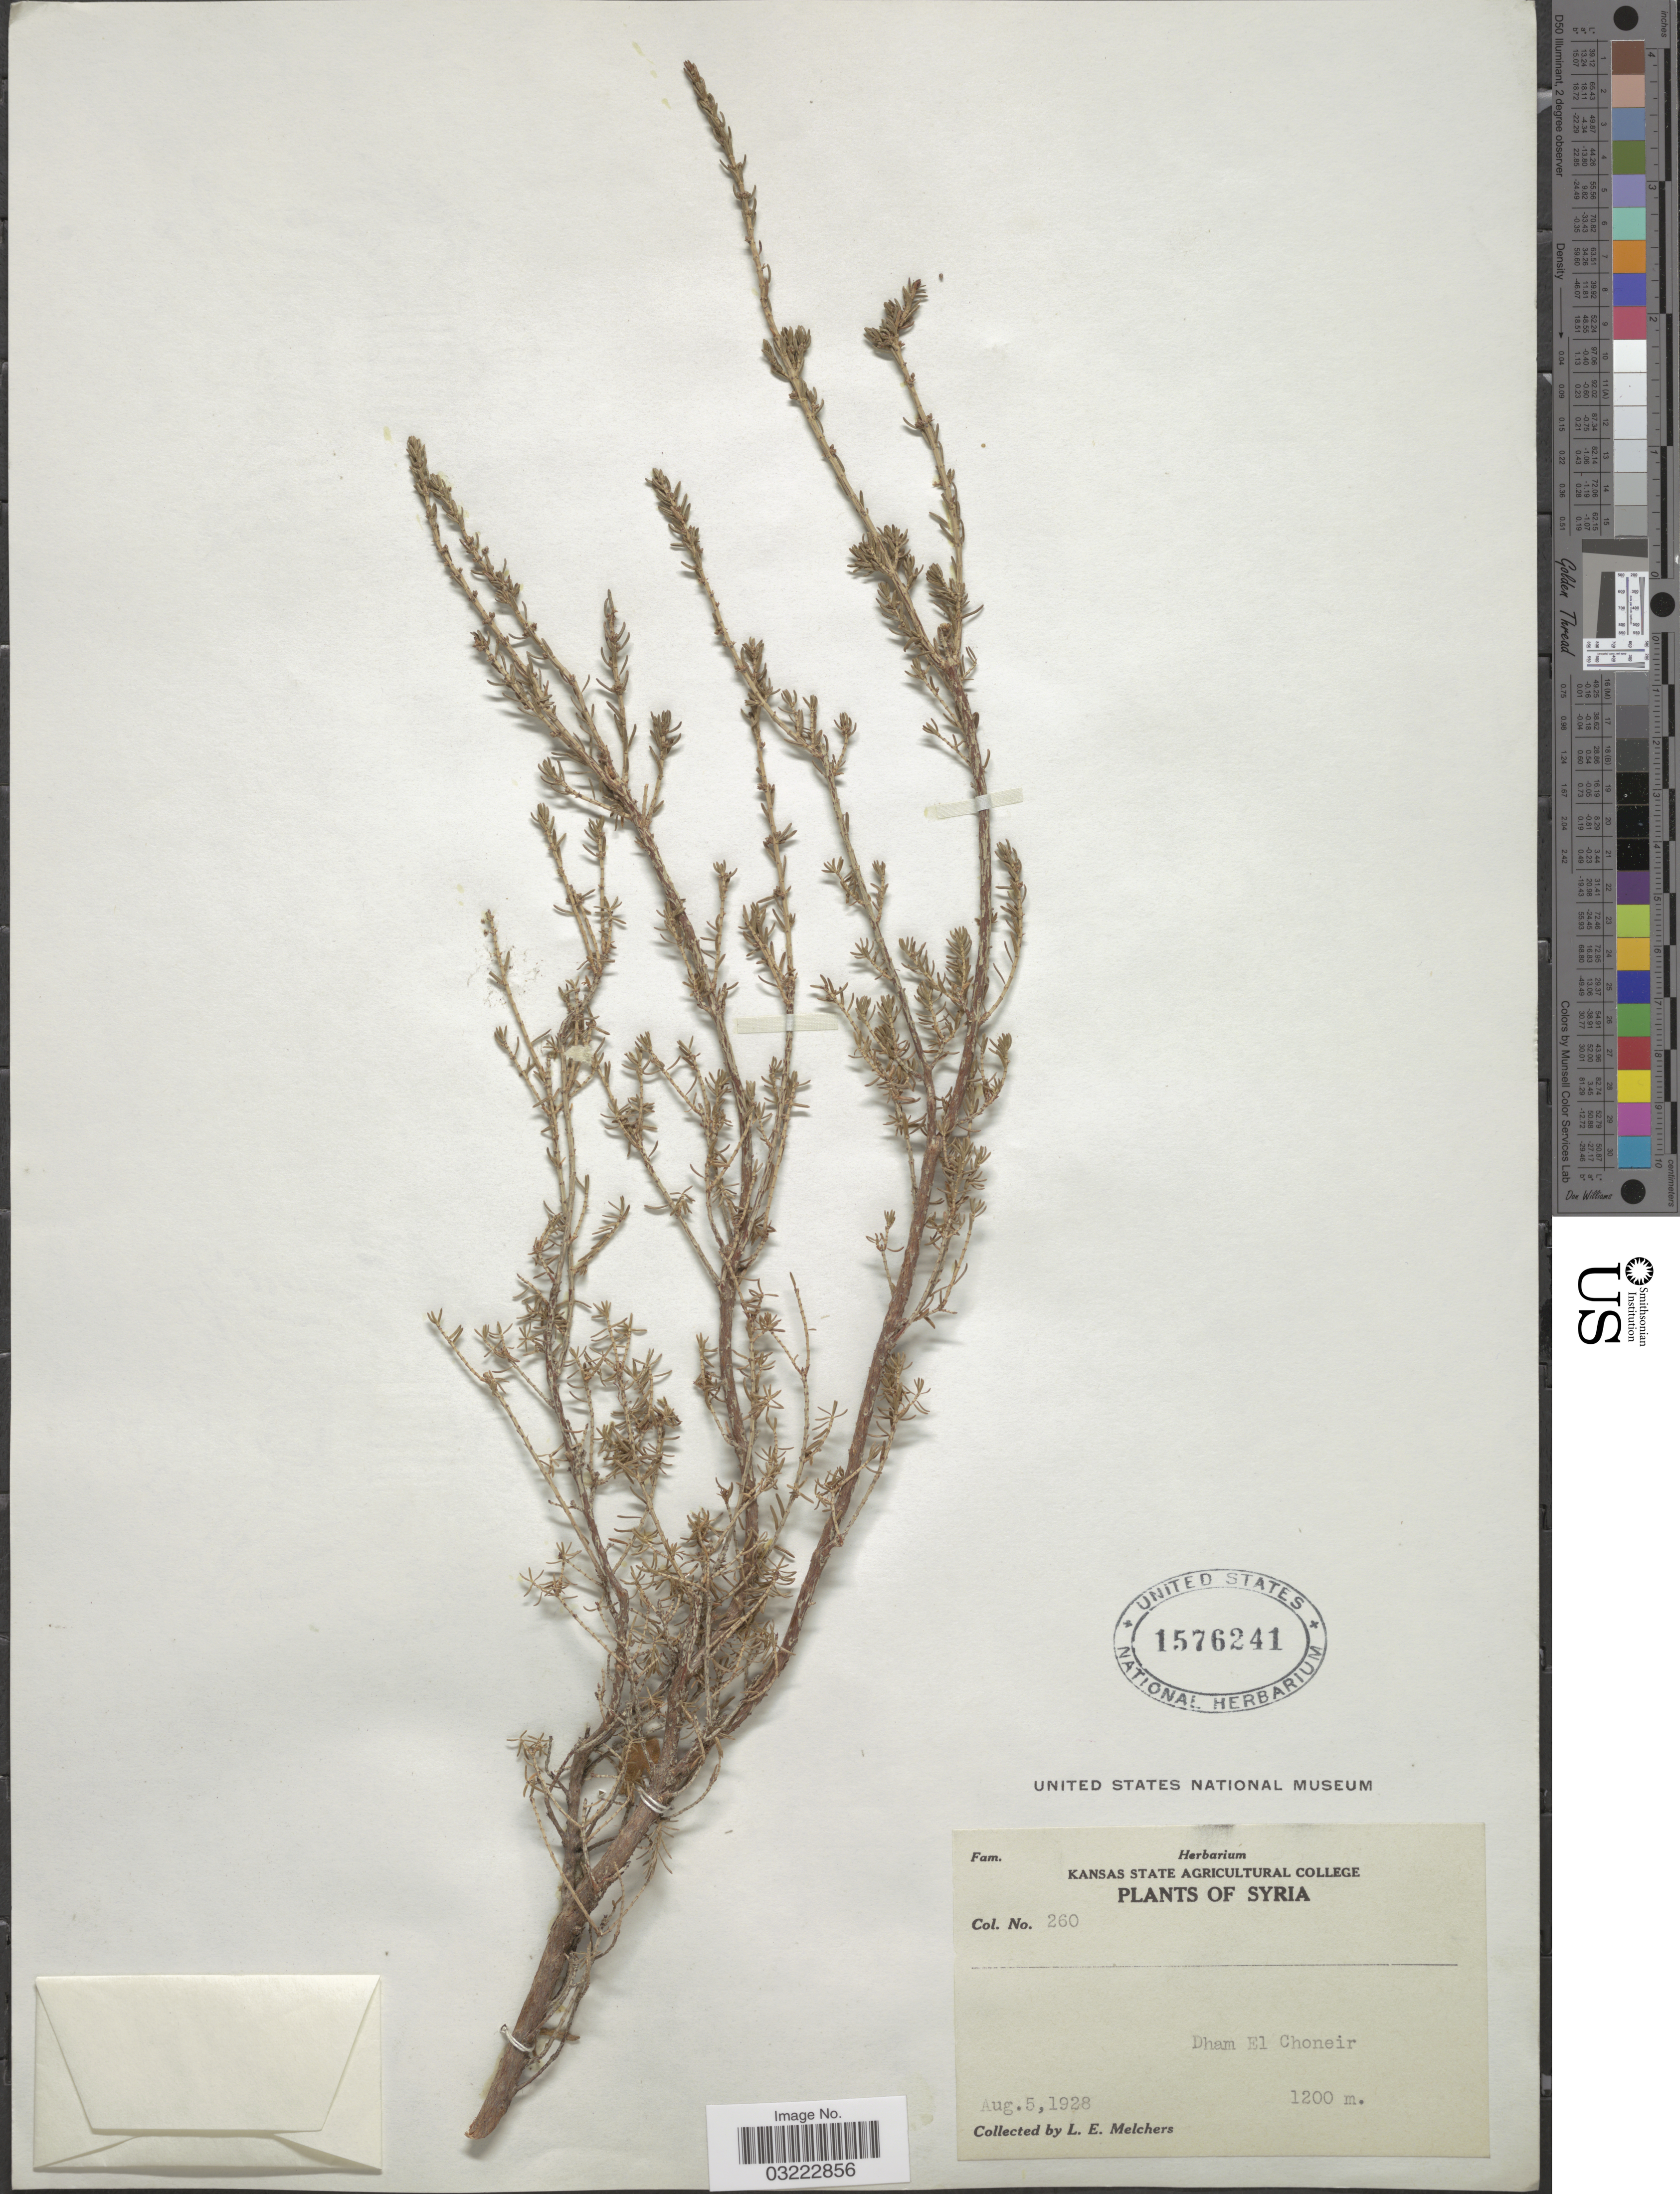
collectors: L. Melchers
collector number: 260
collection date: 1928-08-05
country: Syria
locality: Dham El Choneir.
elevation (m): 1200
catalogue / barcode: US 1576241